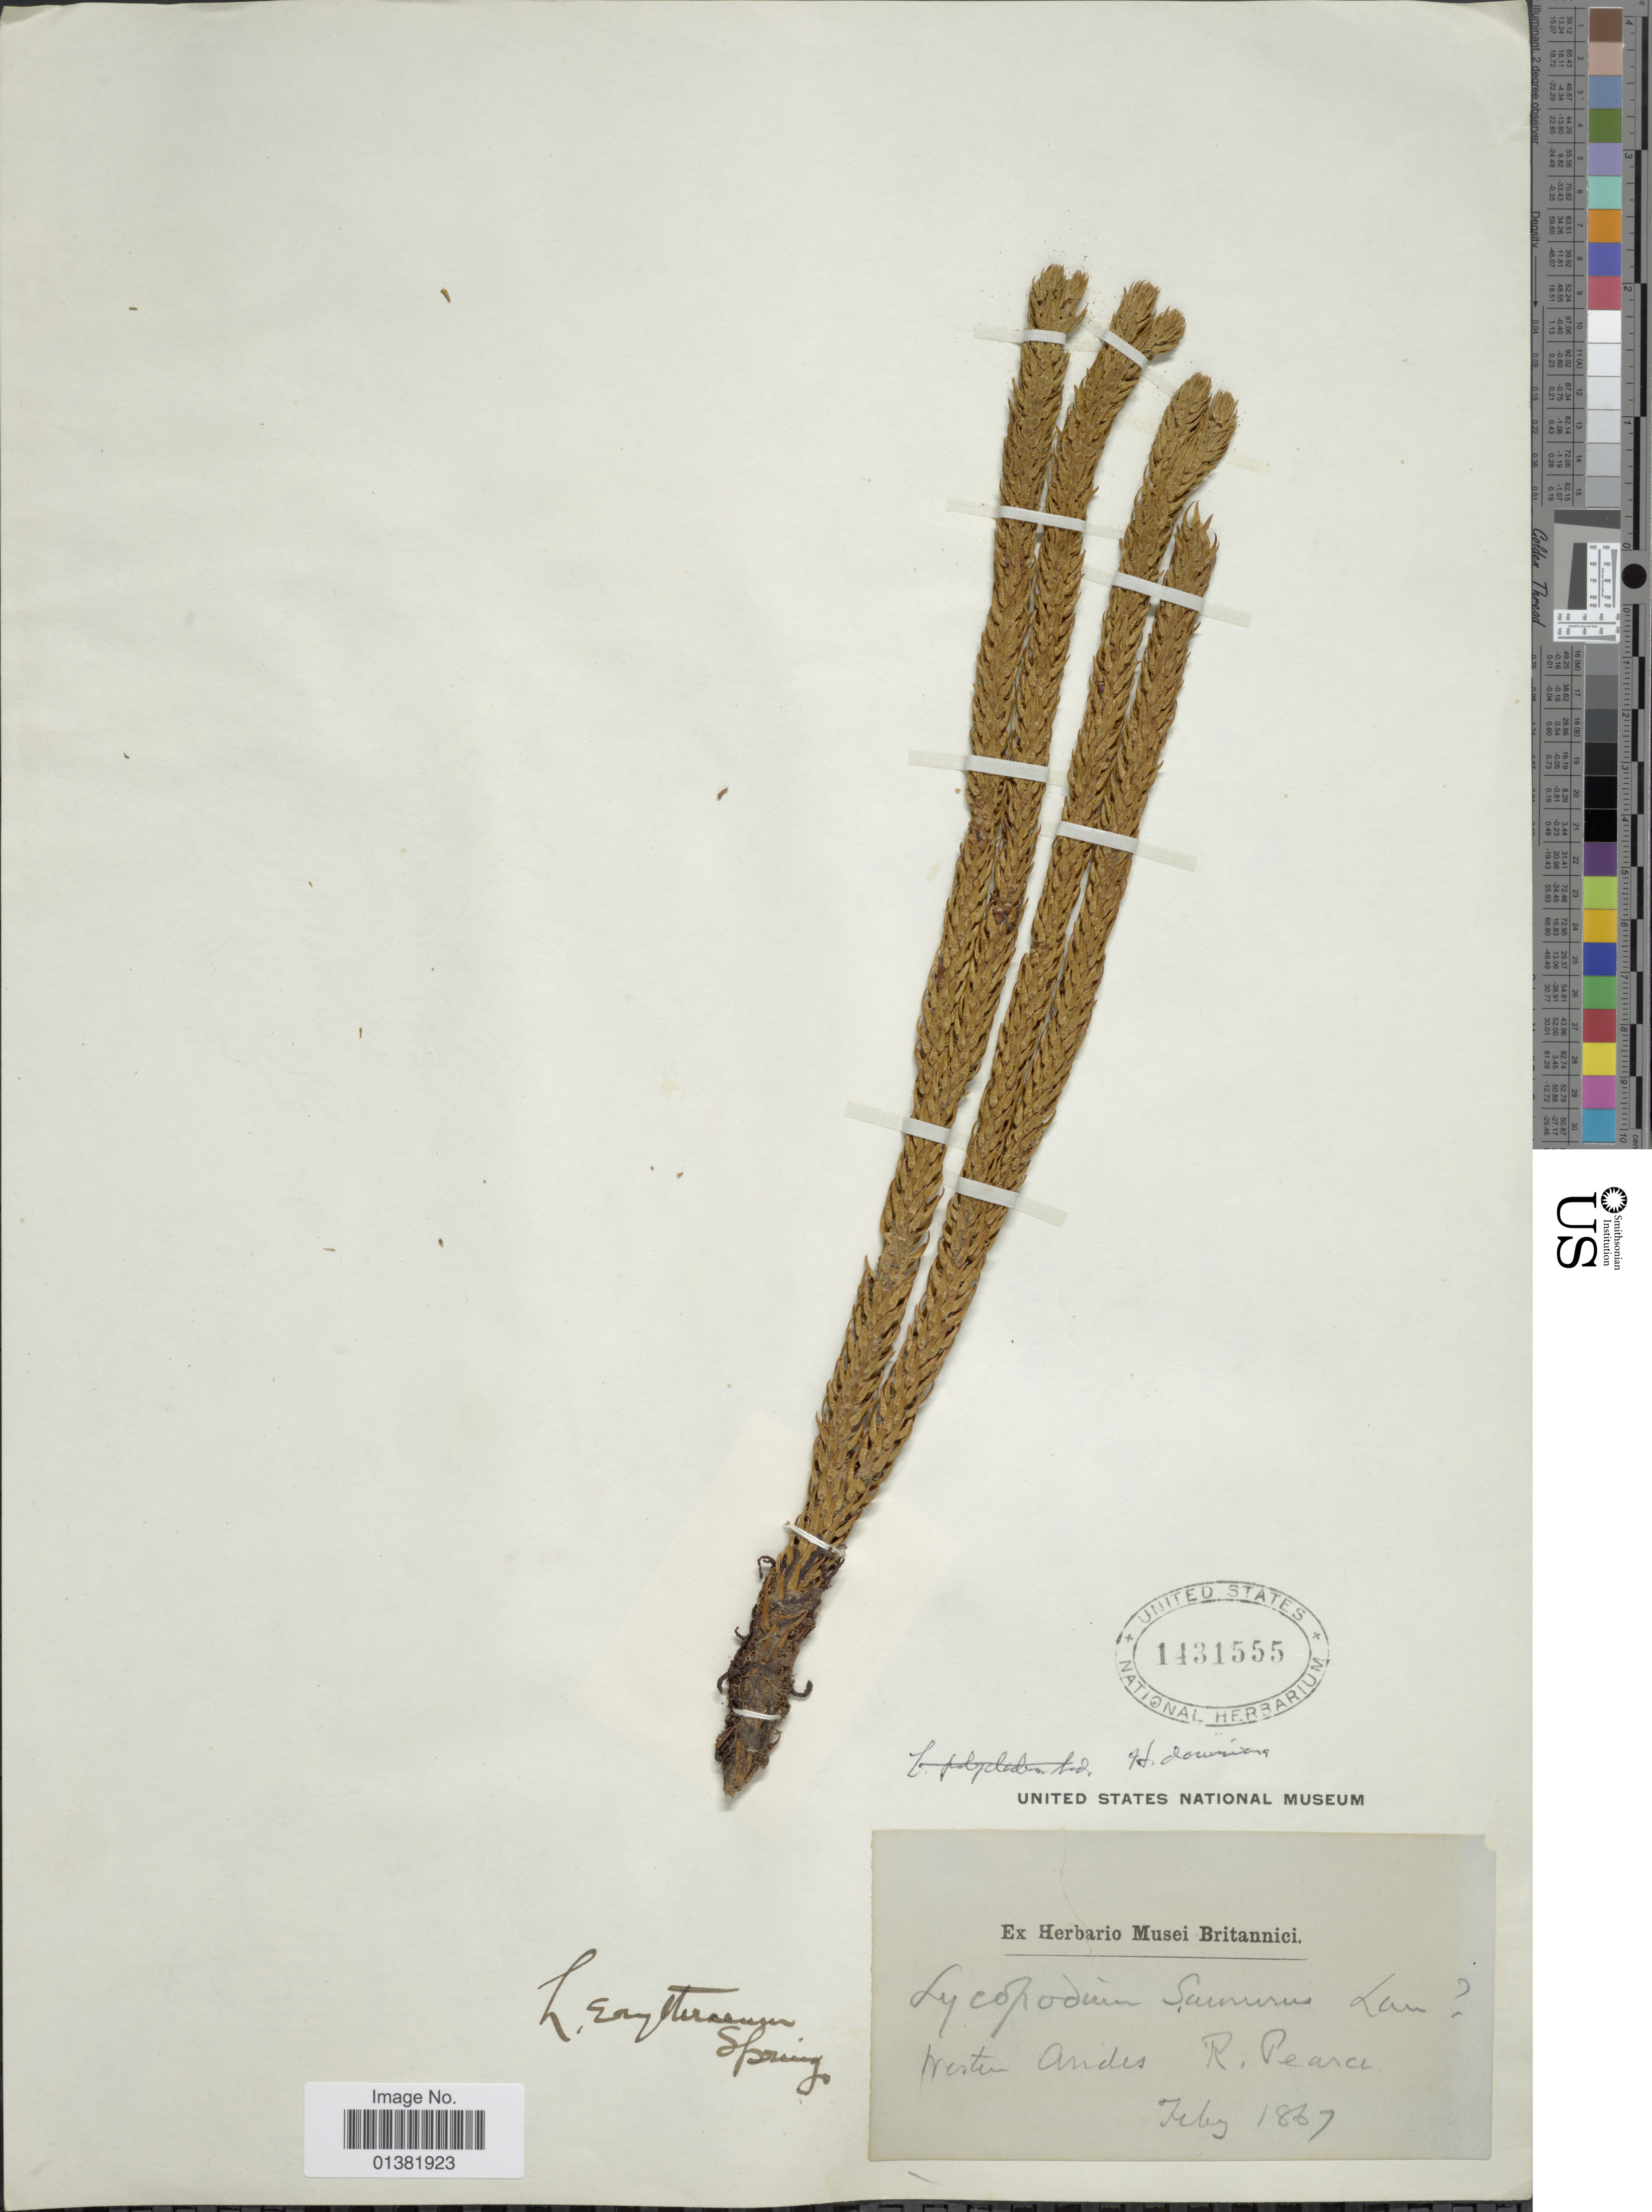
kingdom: Plantae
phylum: Tracheophyta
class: Lycopodiopsida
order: Lycopodiales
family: Lycopodiaceae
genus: Phlegmariurus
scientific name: Phlegmariurus crassus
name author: (Humb. & Bonpl. ex Willd.) B. Øllg.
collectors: R. Pearce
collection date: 1867-02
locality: Western Andes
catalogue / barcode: US 1431555